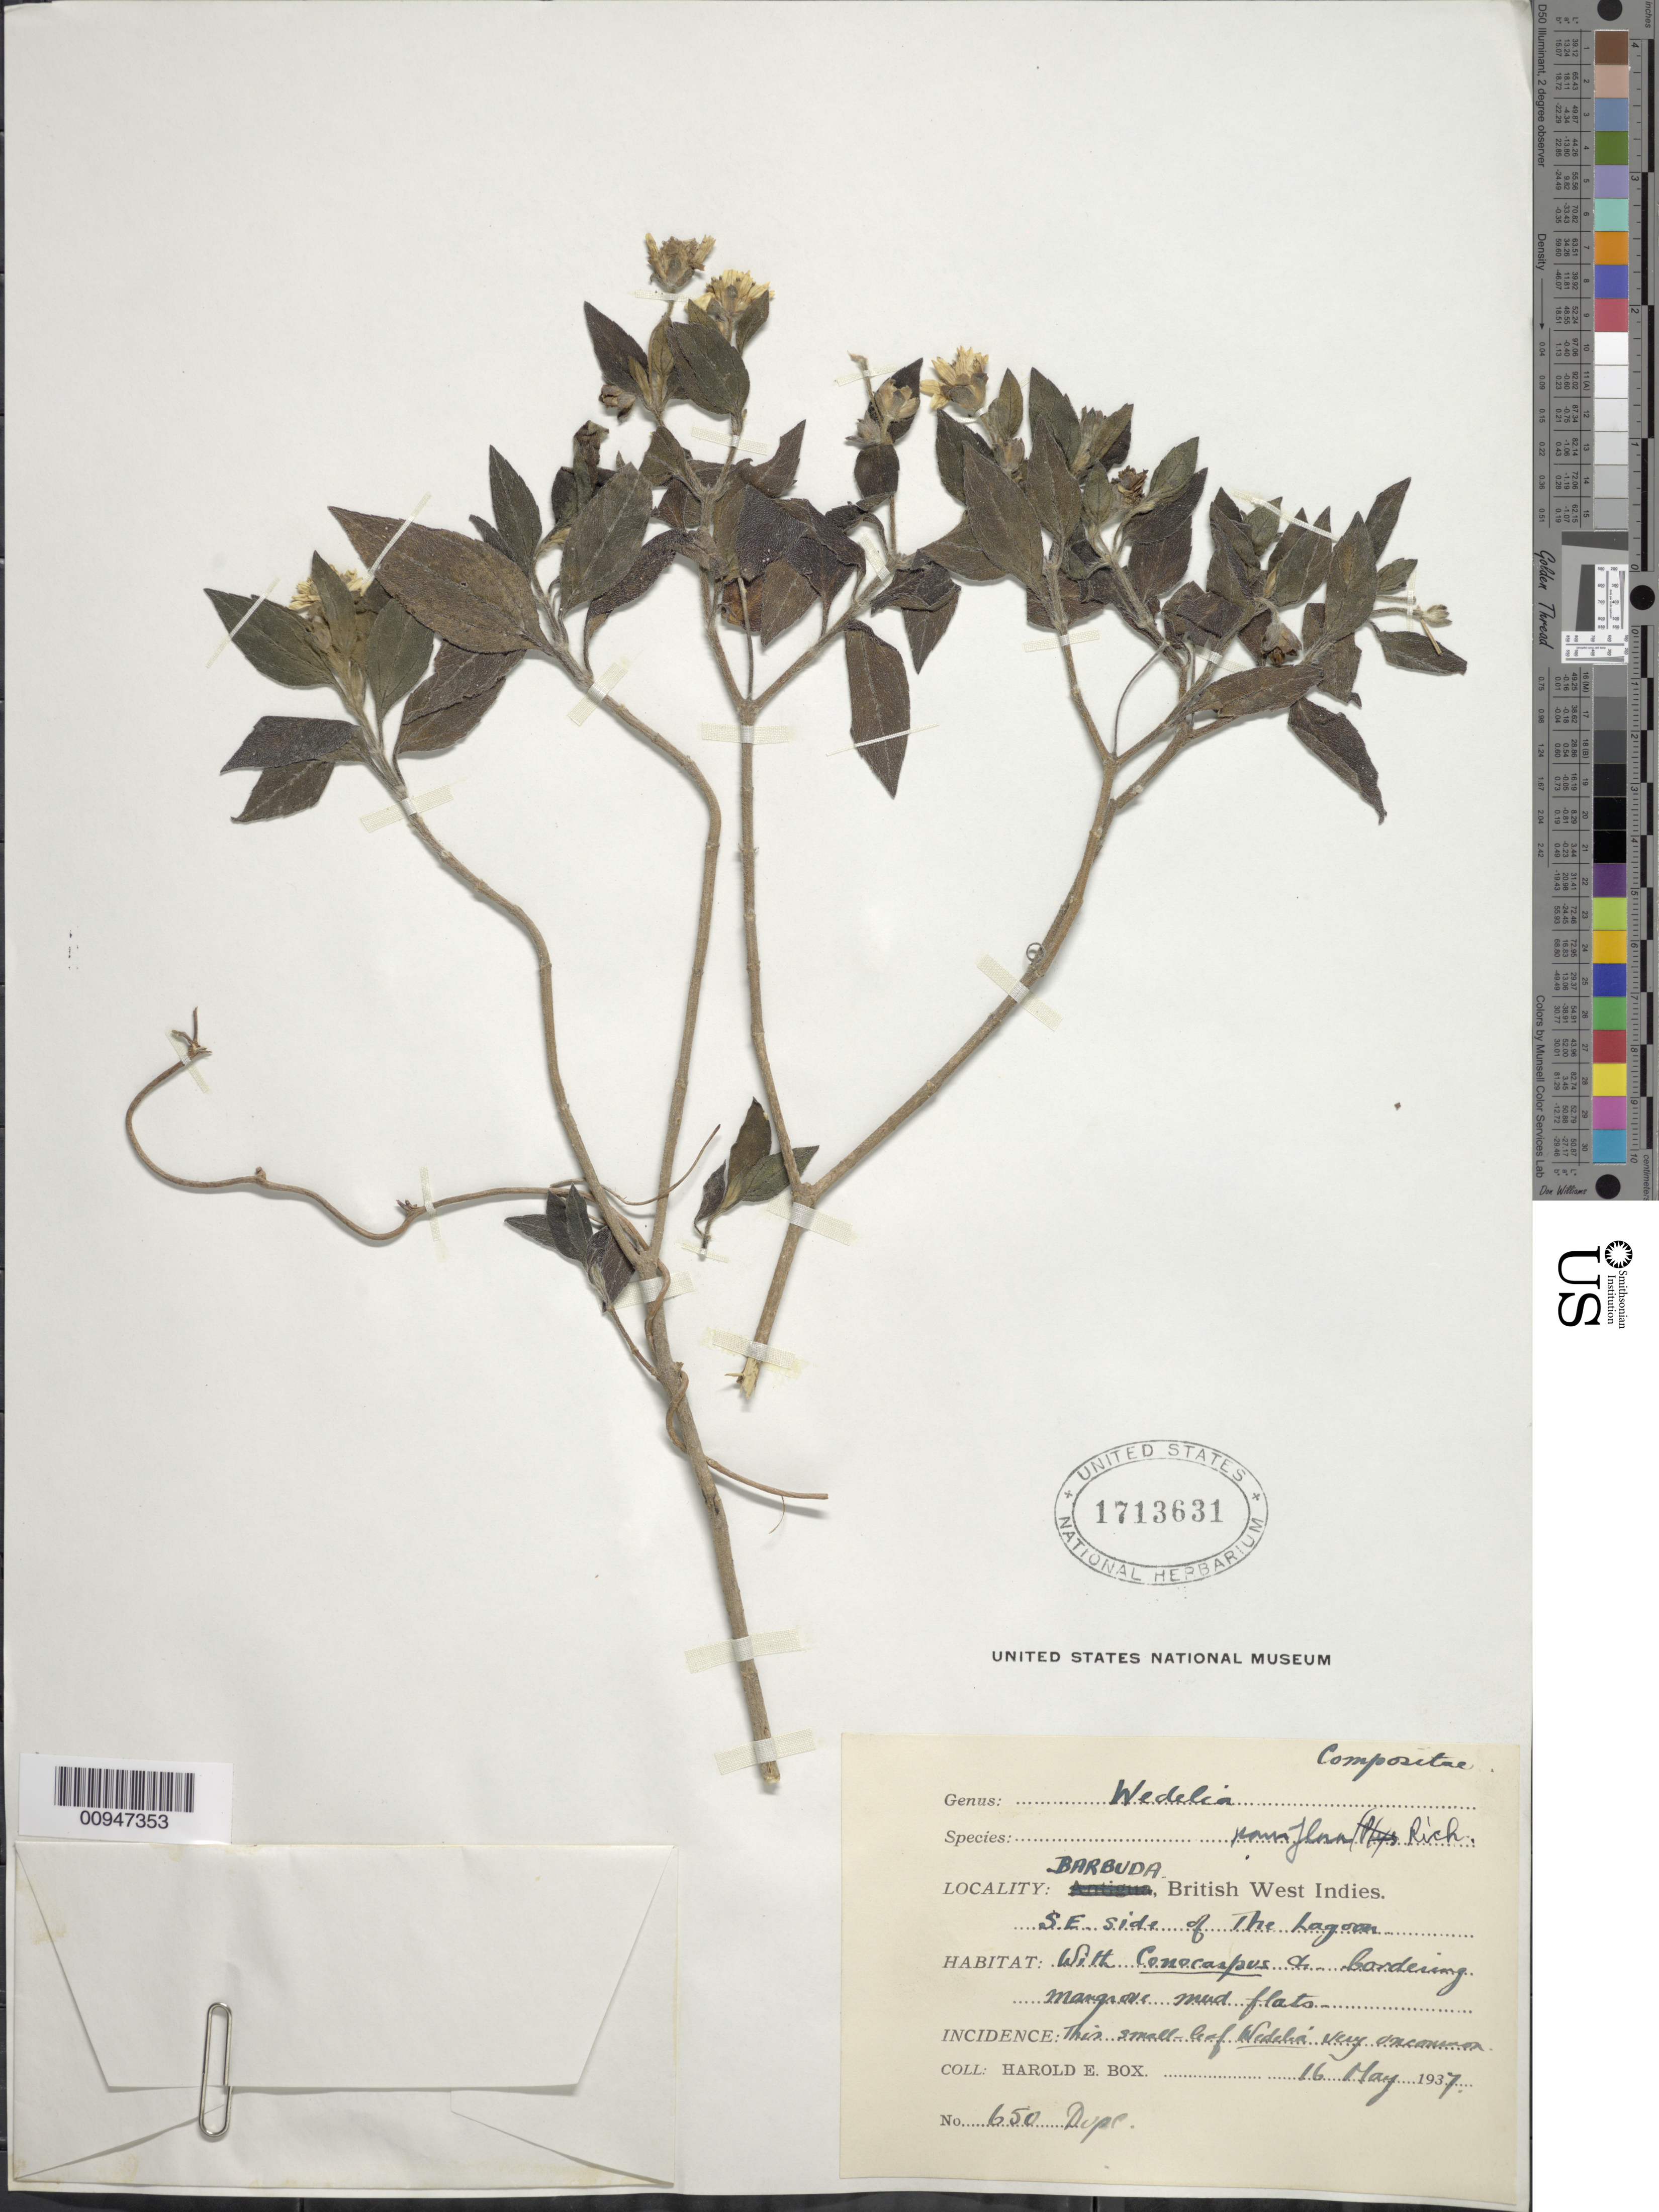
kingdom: Plantae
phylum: Tracheophyta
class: Magnoliopsida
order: Asterales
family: Asteraceae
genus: Wedelia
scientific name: Wedelia calycina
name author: Rich.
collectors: H. E. Box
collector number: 650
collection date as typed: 16 May 1937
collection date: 1937-05-16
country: Antigua and Barbuda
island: Leeward Is.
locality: SE side of The Lagoon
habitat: With Conocaspus and bordering mangrove mud flats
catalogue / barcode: US 1713631